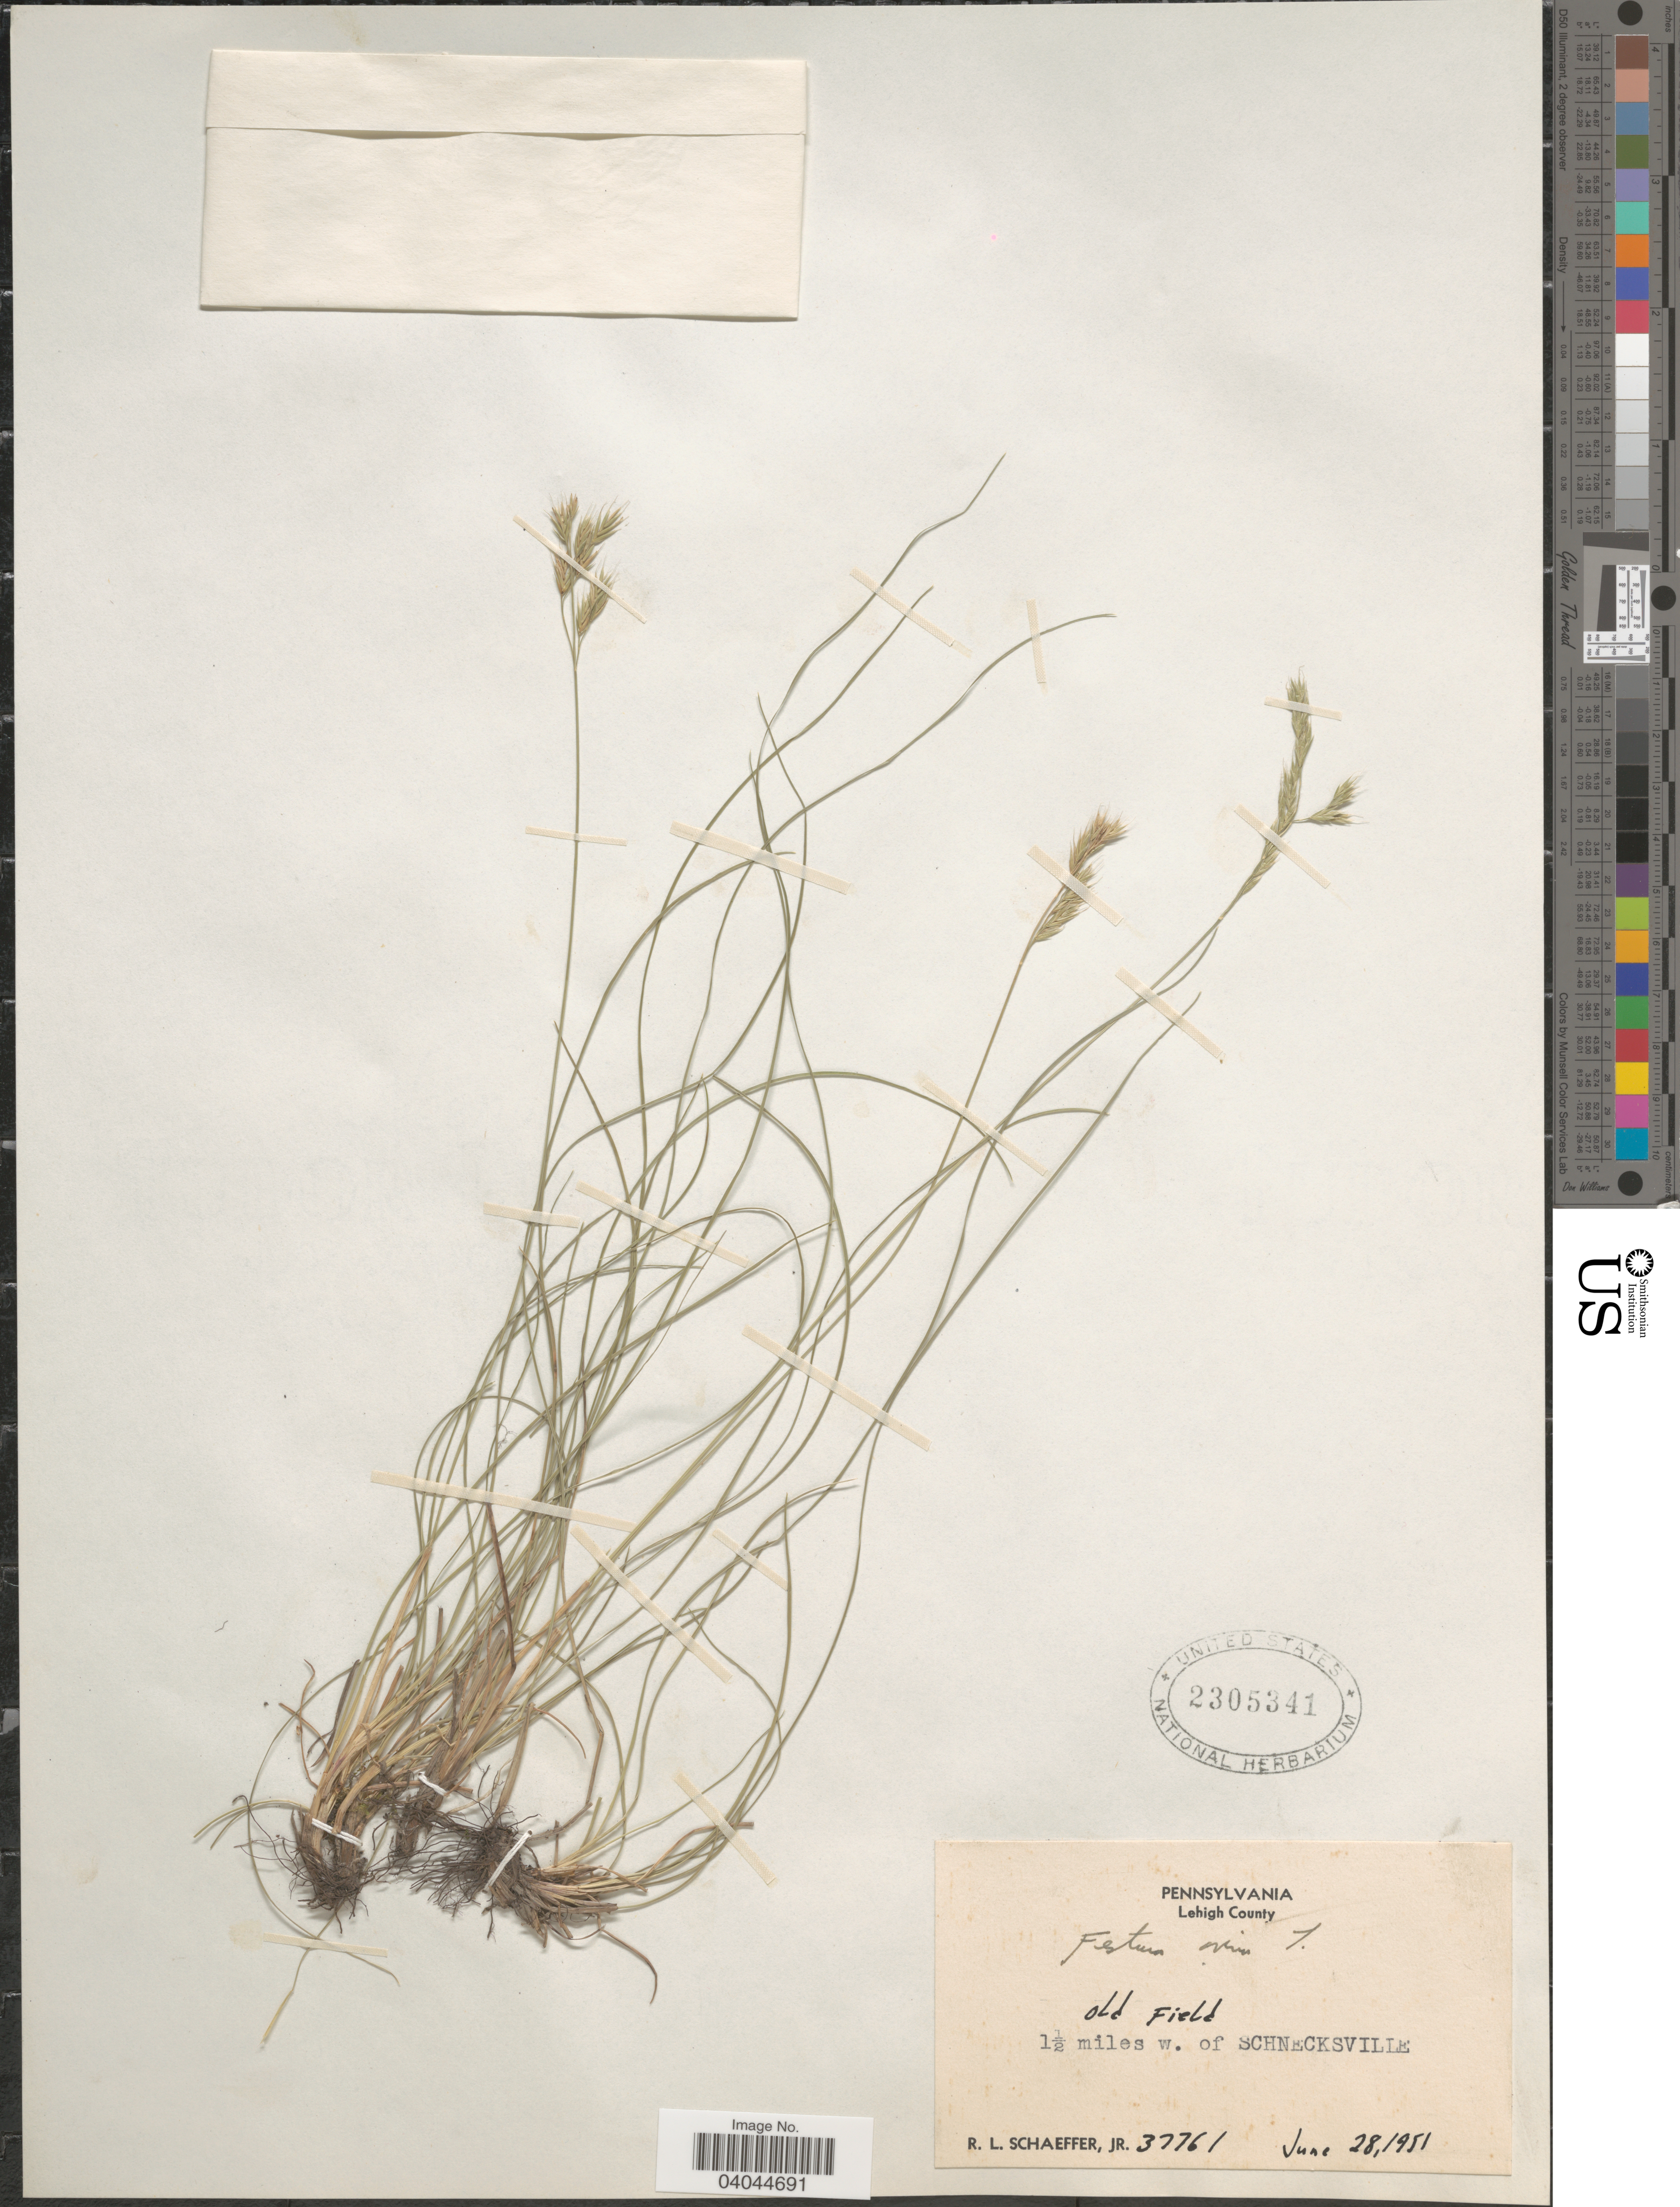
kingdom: Plantae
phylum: Tracheophyta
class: Liliopsida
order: Poales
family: Poaceae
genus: Festuca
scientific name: Festuca ovina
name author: L.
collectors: R. L. Schaeffer Jr.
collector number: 37761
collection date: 1951-06-28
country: United States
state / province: Pennsylvania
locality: Lehigh County. Old field 1½ miles w. of SCHNECKSVILLE.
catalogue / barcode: US 2305341